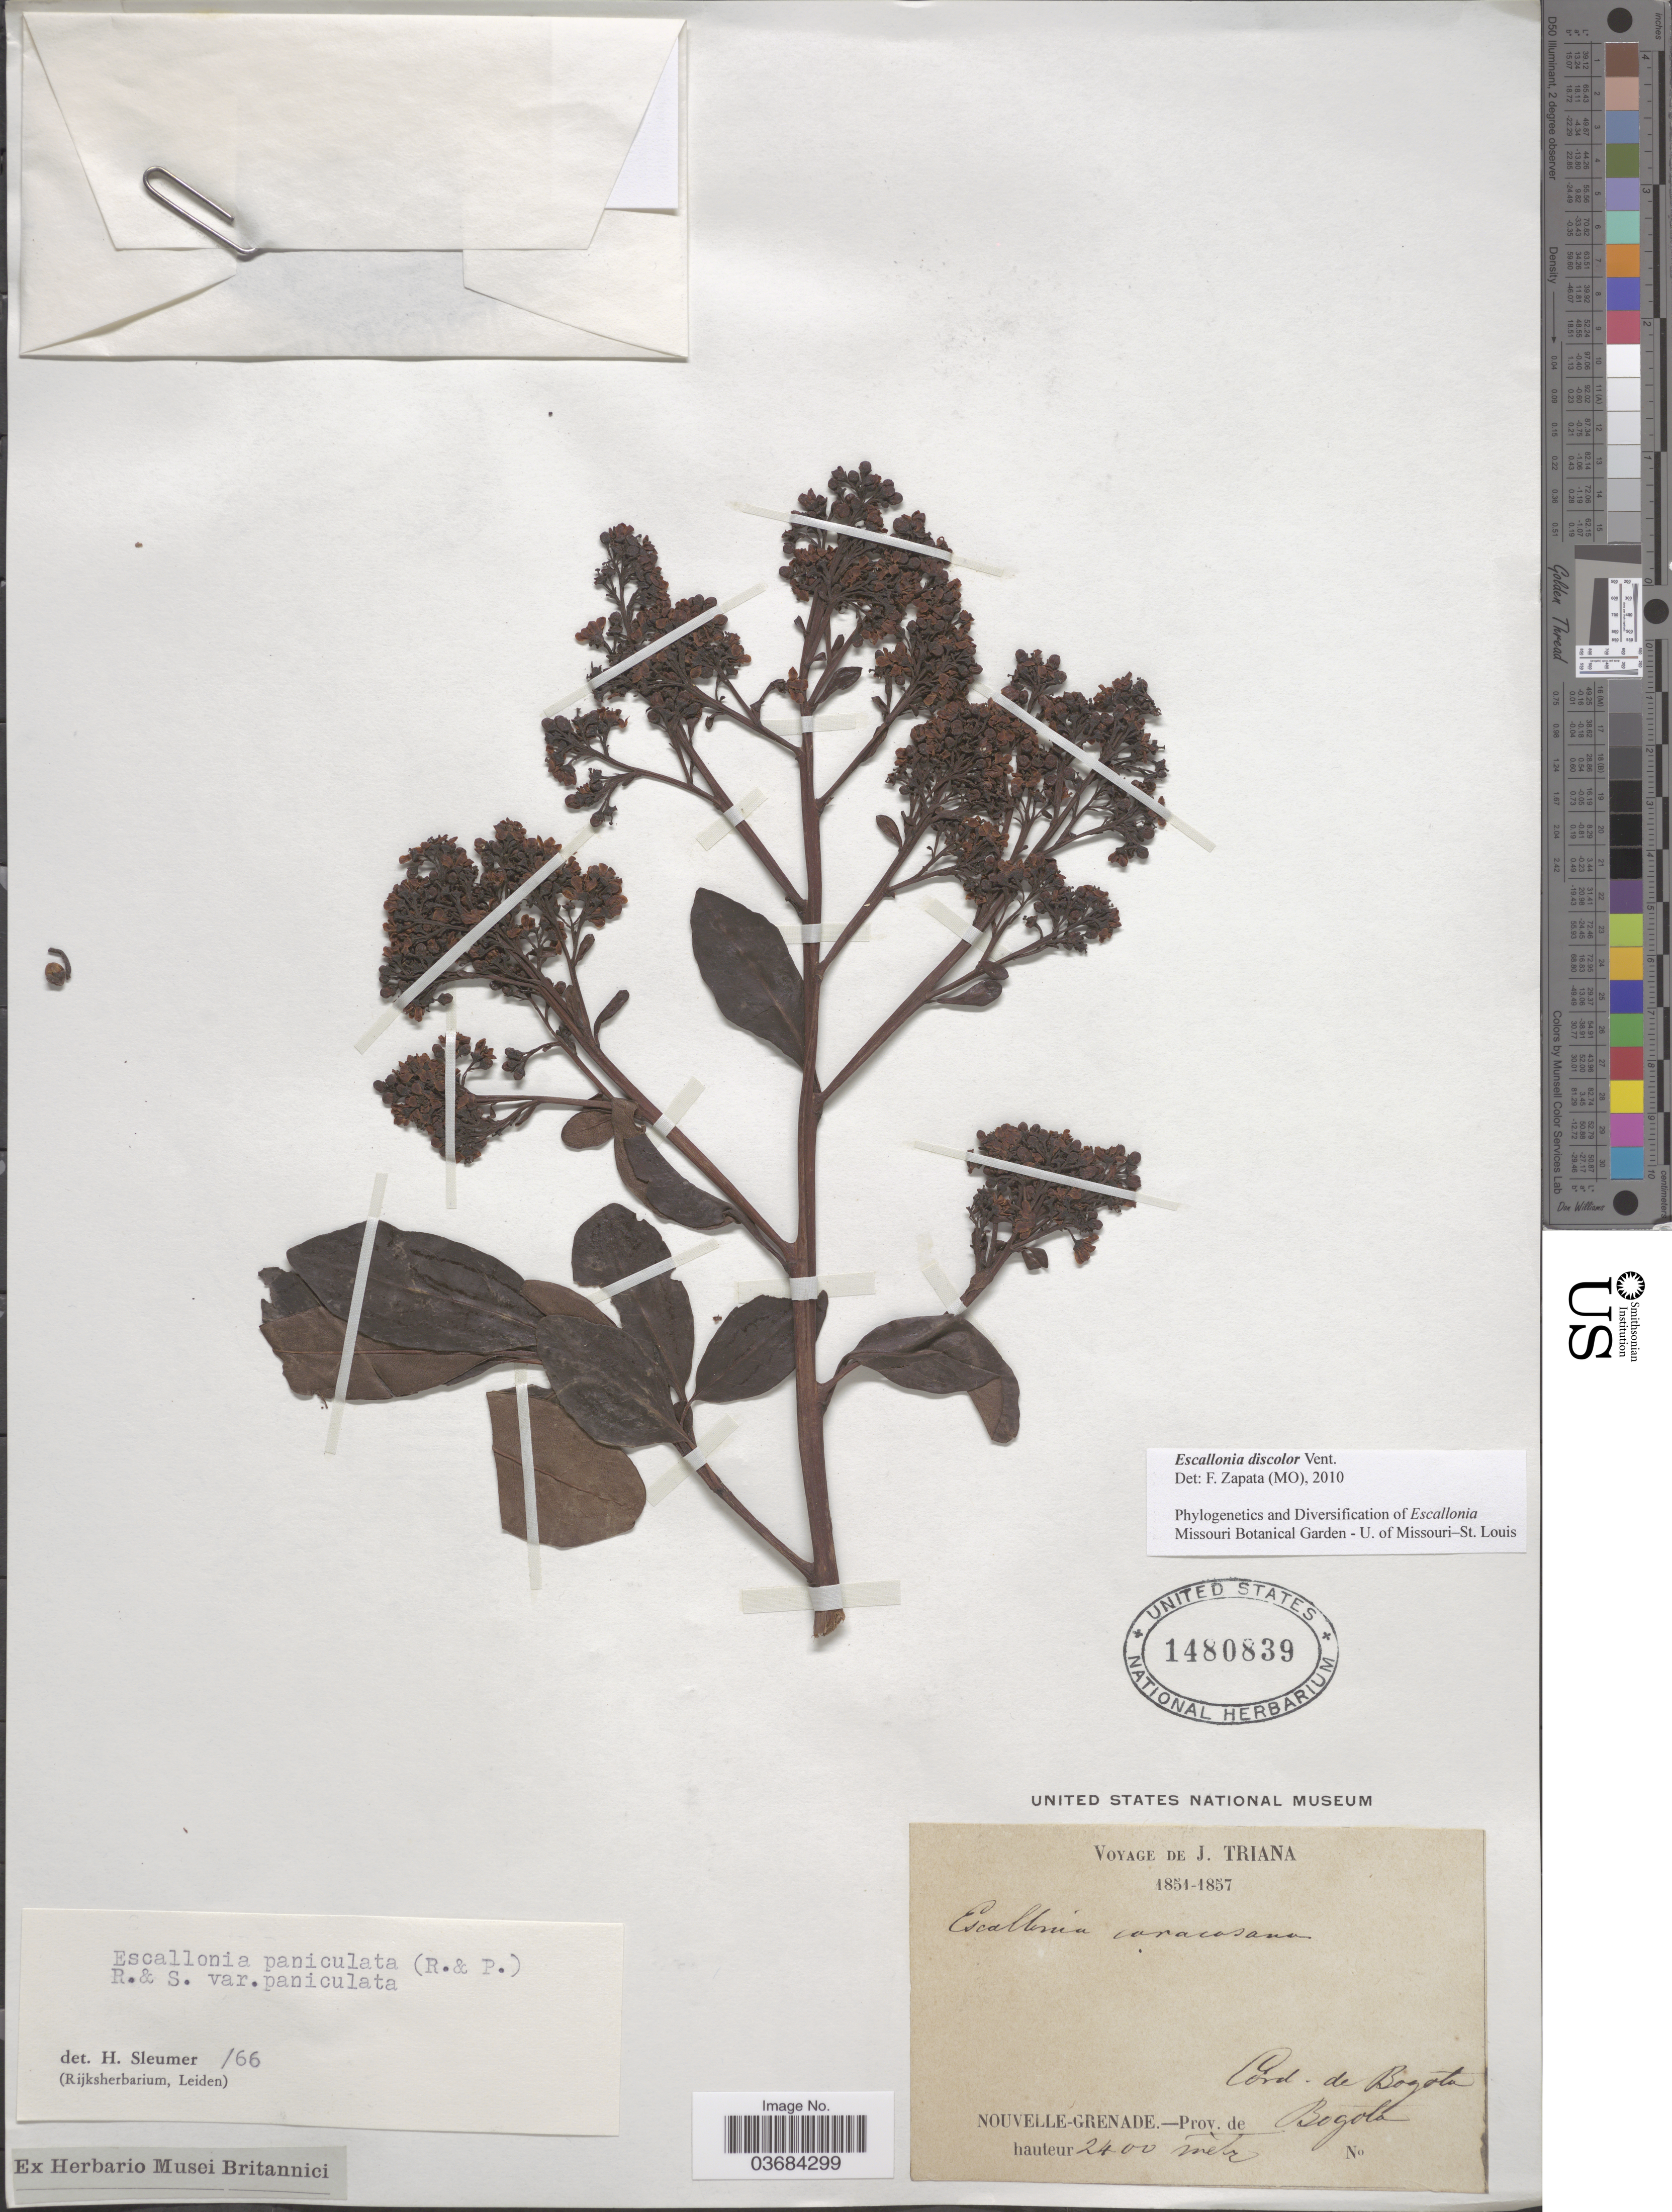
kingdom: Plantae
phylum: Tracheophyta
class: Magnoliopsida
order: Escalloniales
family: Escalloniaceae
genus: Escallonia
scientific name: Escallonia discolor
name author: Vent.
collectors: J. Triana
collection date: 1851/1857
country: Colombia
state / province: Bogota D.C.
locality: Cord. de Bogota. Nouvelle-Grenade.- Prov. de Bogota.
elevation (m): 2400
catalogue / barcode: US 1480839